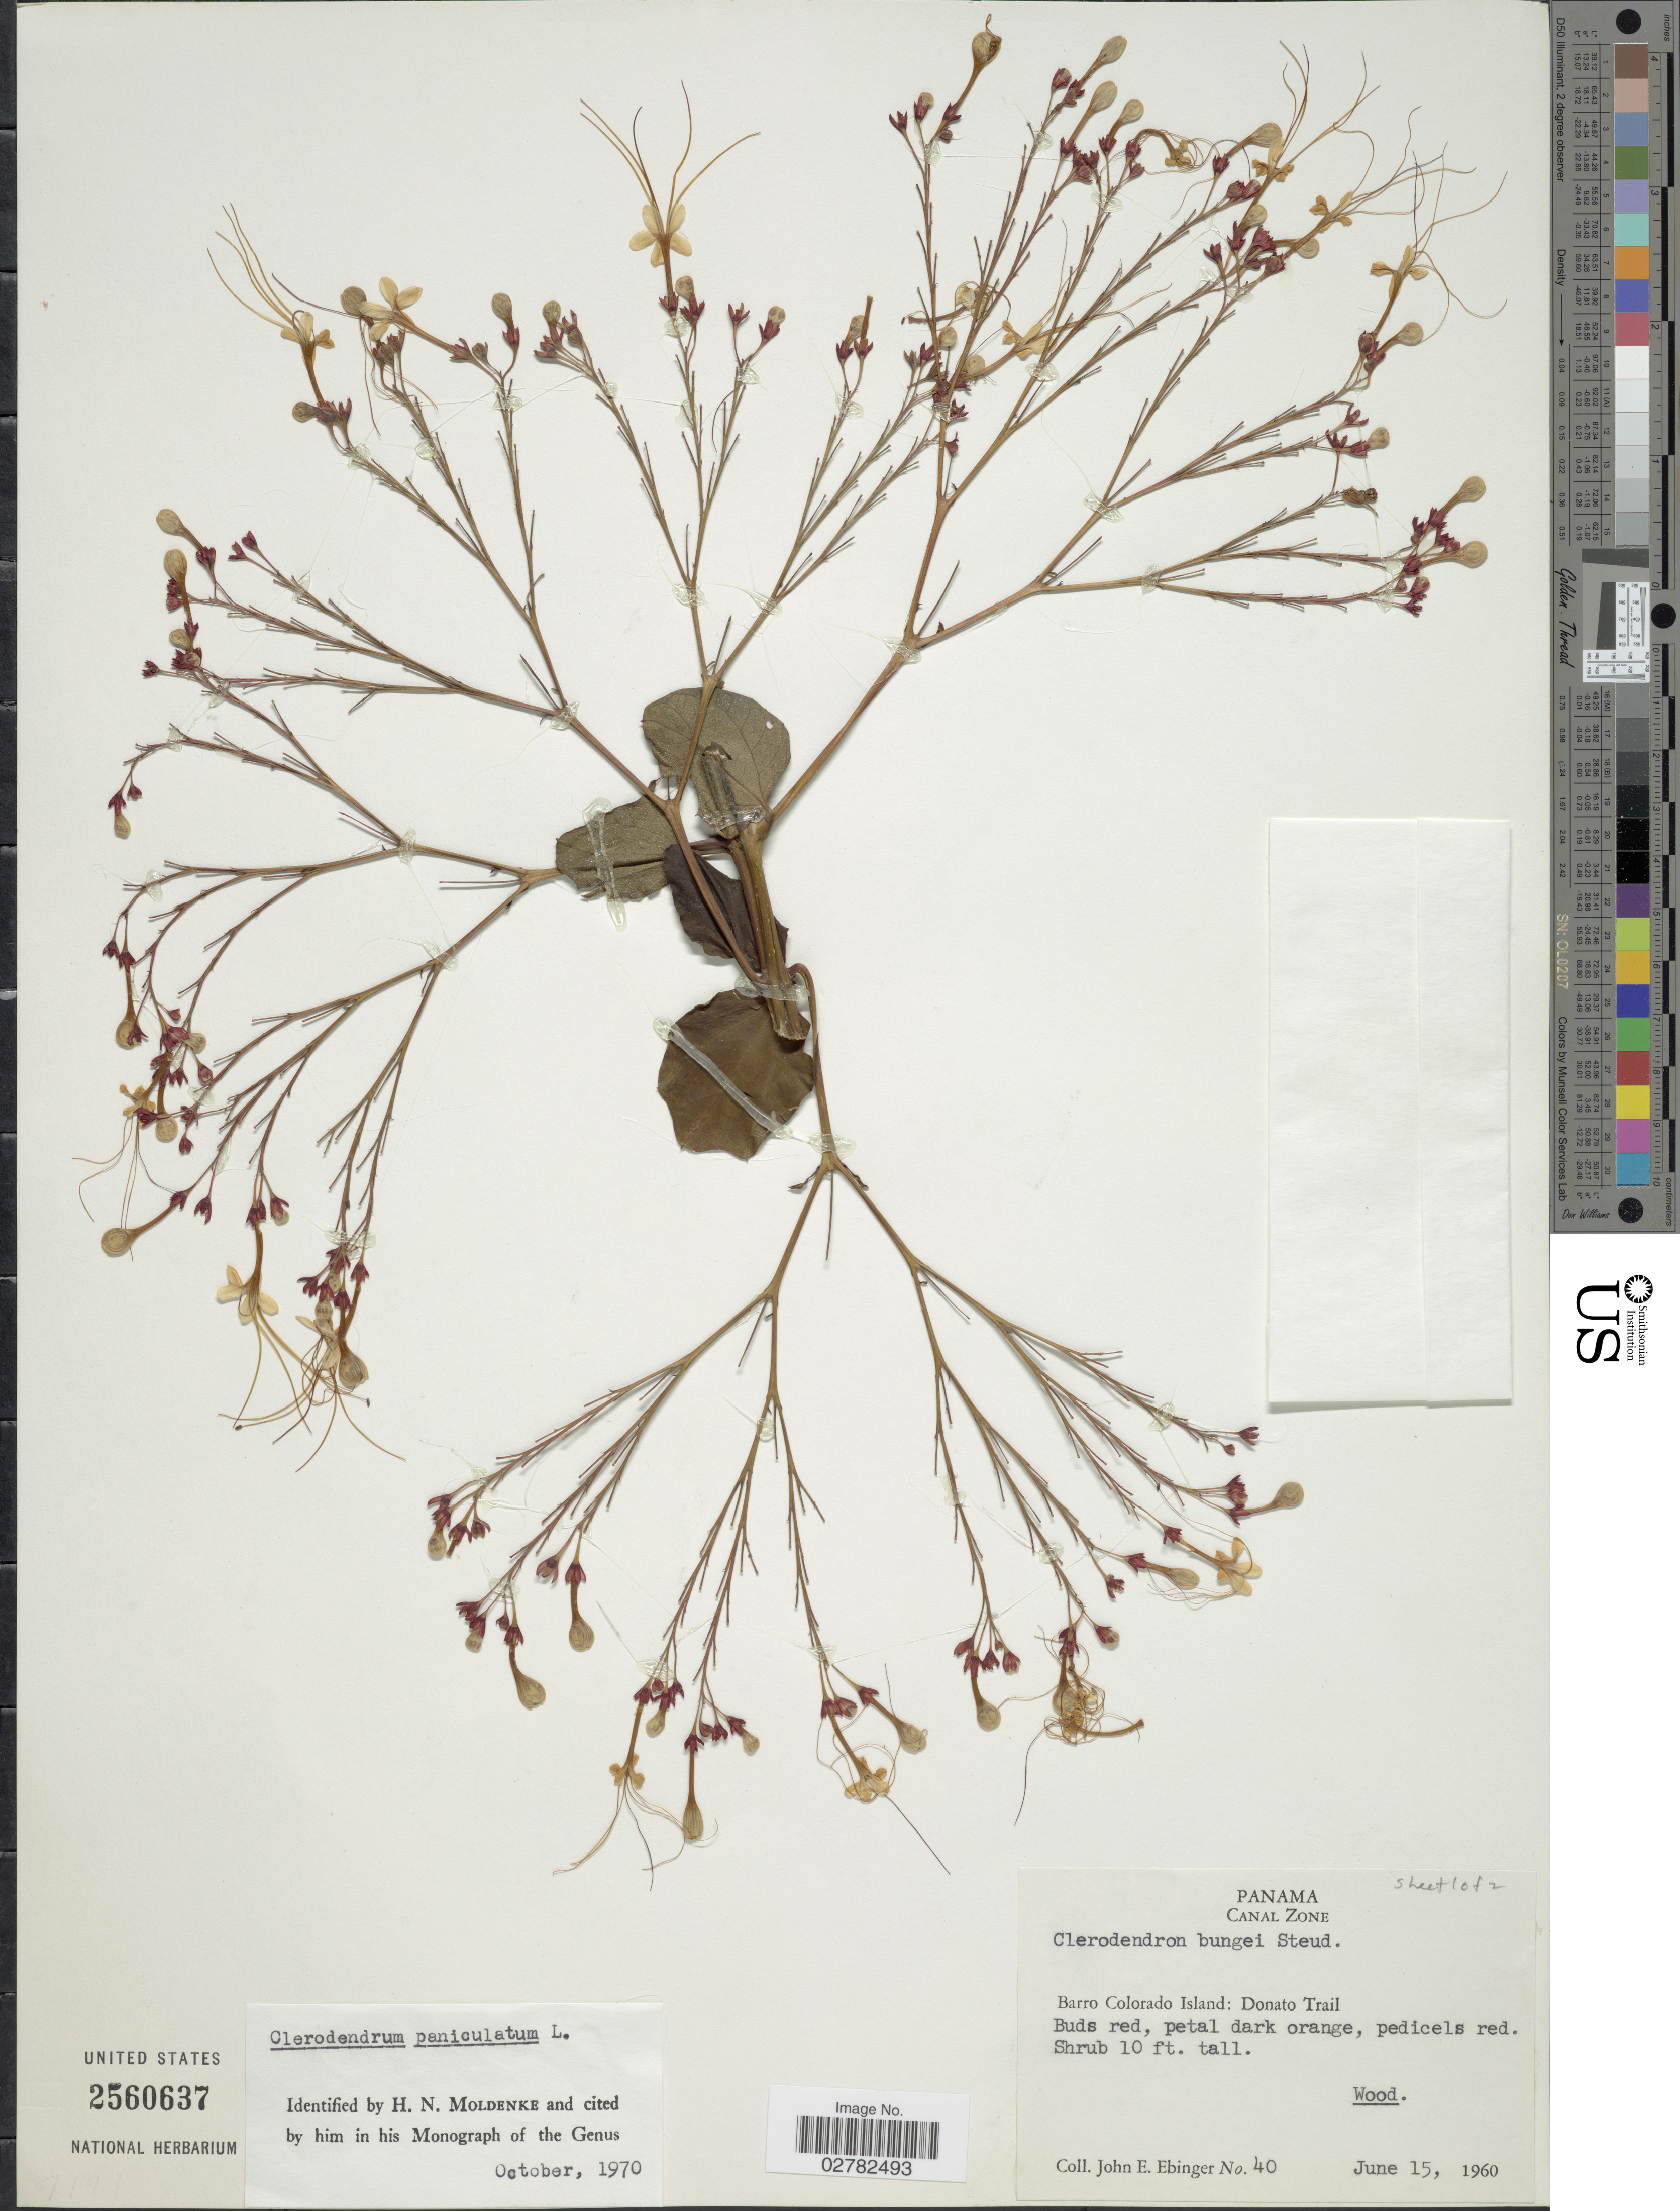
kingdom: Plantae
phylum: Tracheophyta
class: Magnoliopsida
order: Lamiales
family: Lamiaceae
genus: Clerodendrum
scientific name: Clerodendrum paniculatum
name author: L.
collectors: J. Ebinger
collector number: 40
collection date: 1960-06-15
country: Panama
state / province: Panamá Oeste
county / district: Canal Zone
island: Barro Colorado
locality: Canal Zone, Barro Colorado Island: Donato Trail.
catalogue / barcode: US 2560637